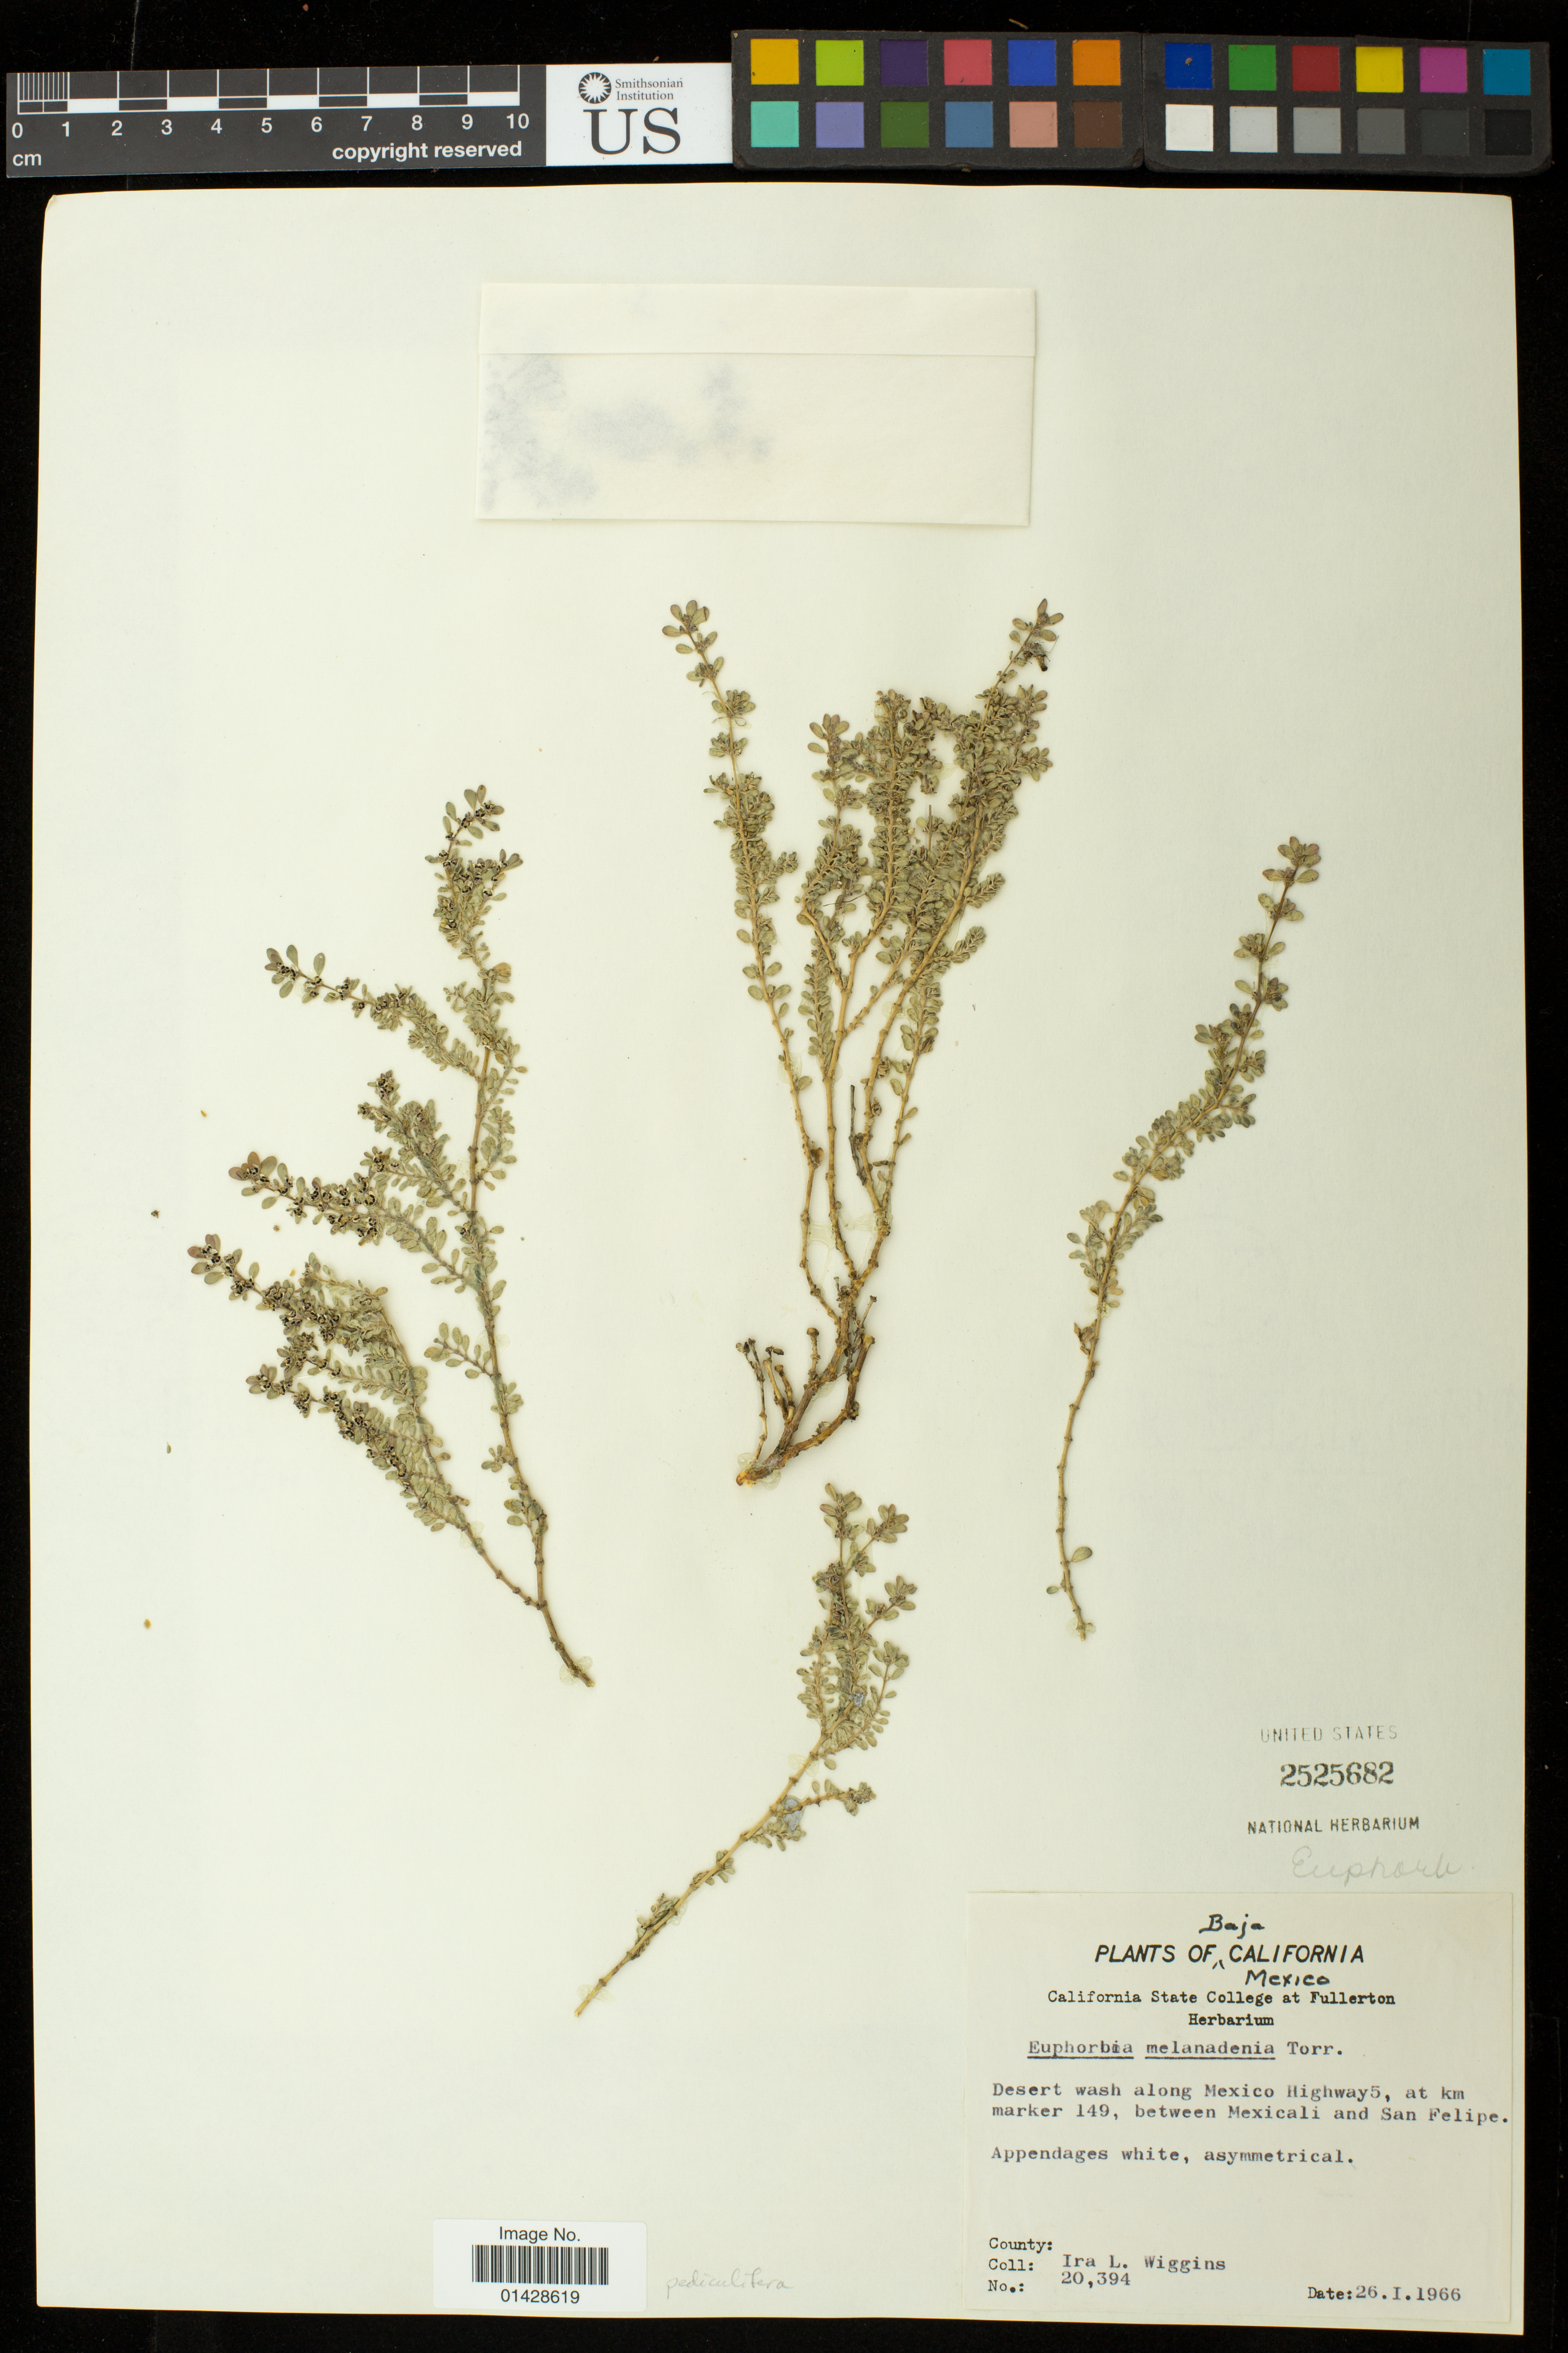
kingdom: Plantae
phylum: Tracheophyta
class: Magnoliopsida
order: Malpighiales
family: Euphorbiaceae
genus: Euphorbia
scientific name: Euphorbia pediculifera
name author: Engelm.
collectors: I. L. Wiggins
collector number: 20394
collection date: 1966-01-26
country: Mexico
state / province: Baja California Norte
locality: Desert wash along Mexico Highway 5, at km marker 149, between Mexicali and San Felipe.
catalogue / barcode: US 2525682